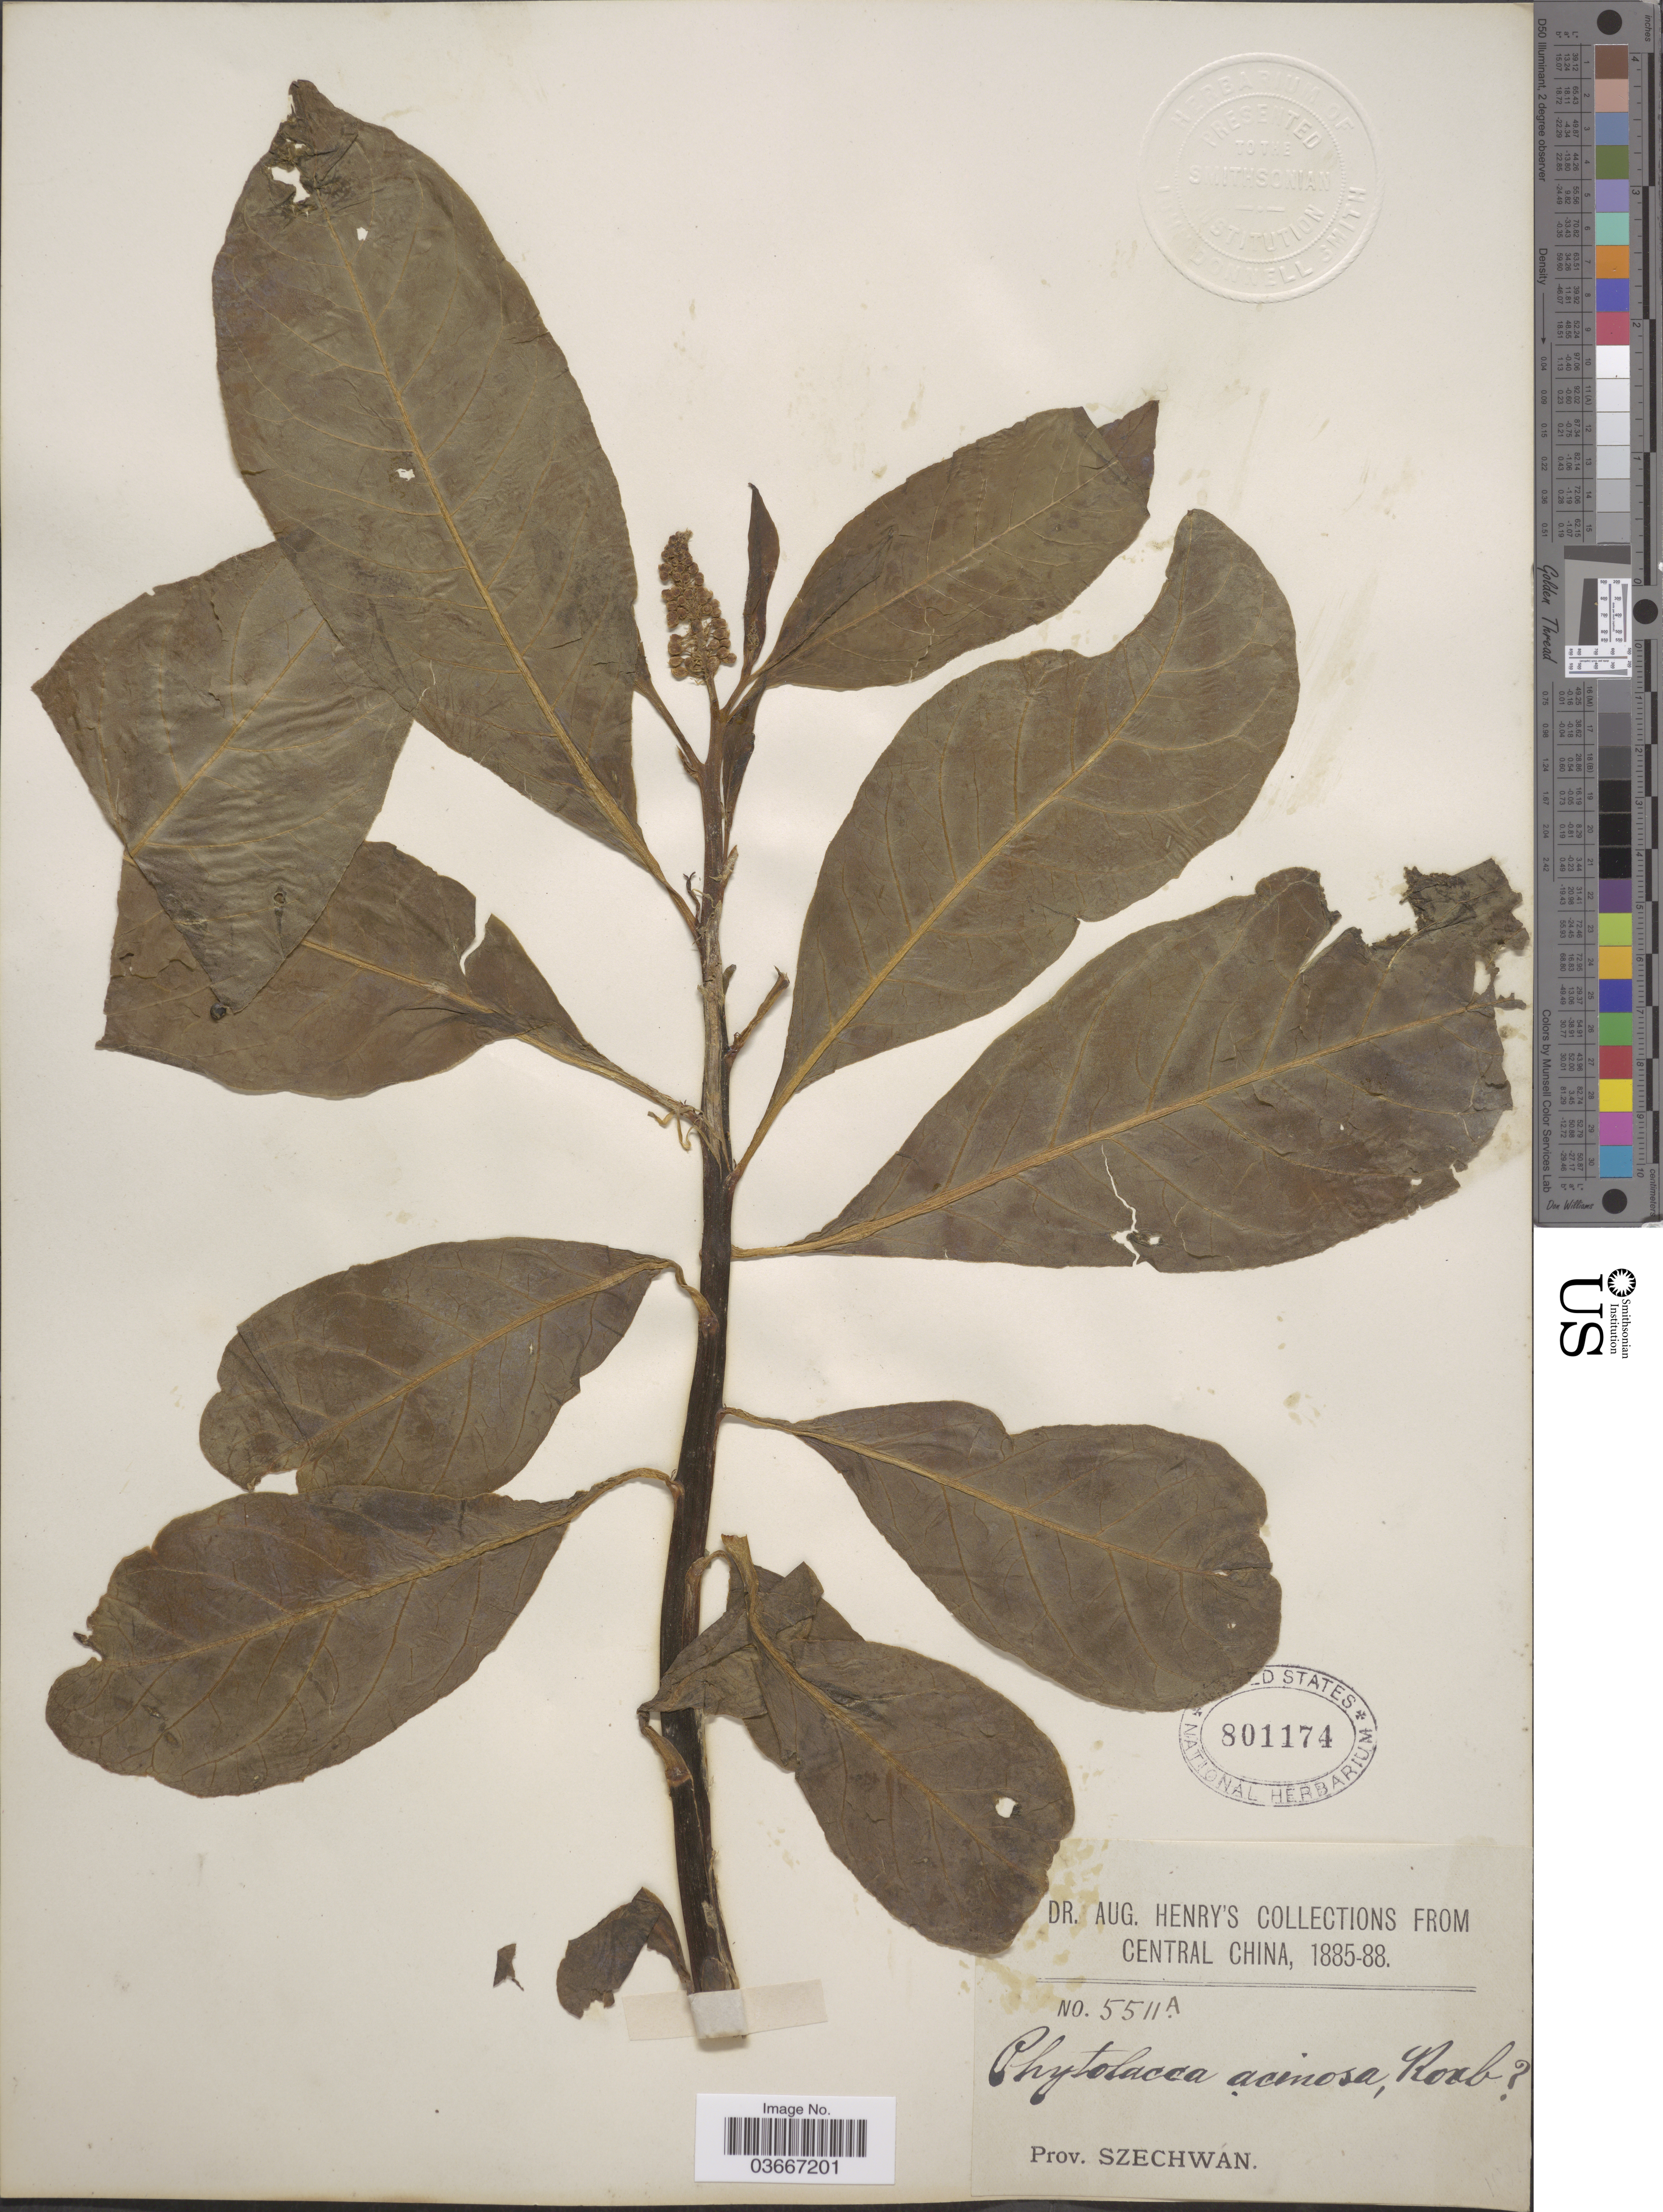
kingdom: Plantae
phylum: Tracheophyta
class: Magnoliopsida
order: Caryophyllales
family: Phytolaccaceae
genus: Phytolacca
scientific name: Phytolacca acinosa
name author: Roxb.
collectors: A. Henry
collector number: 5511 A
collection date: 1885/1888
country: China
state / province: Sichuan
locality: Central China. Prov. Szechwan.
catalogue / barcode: US 801174